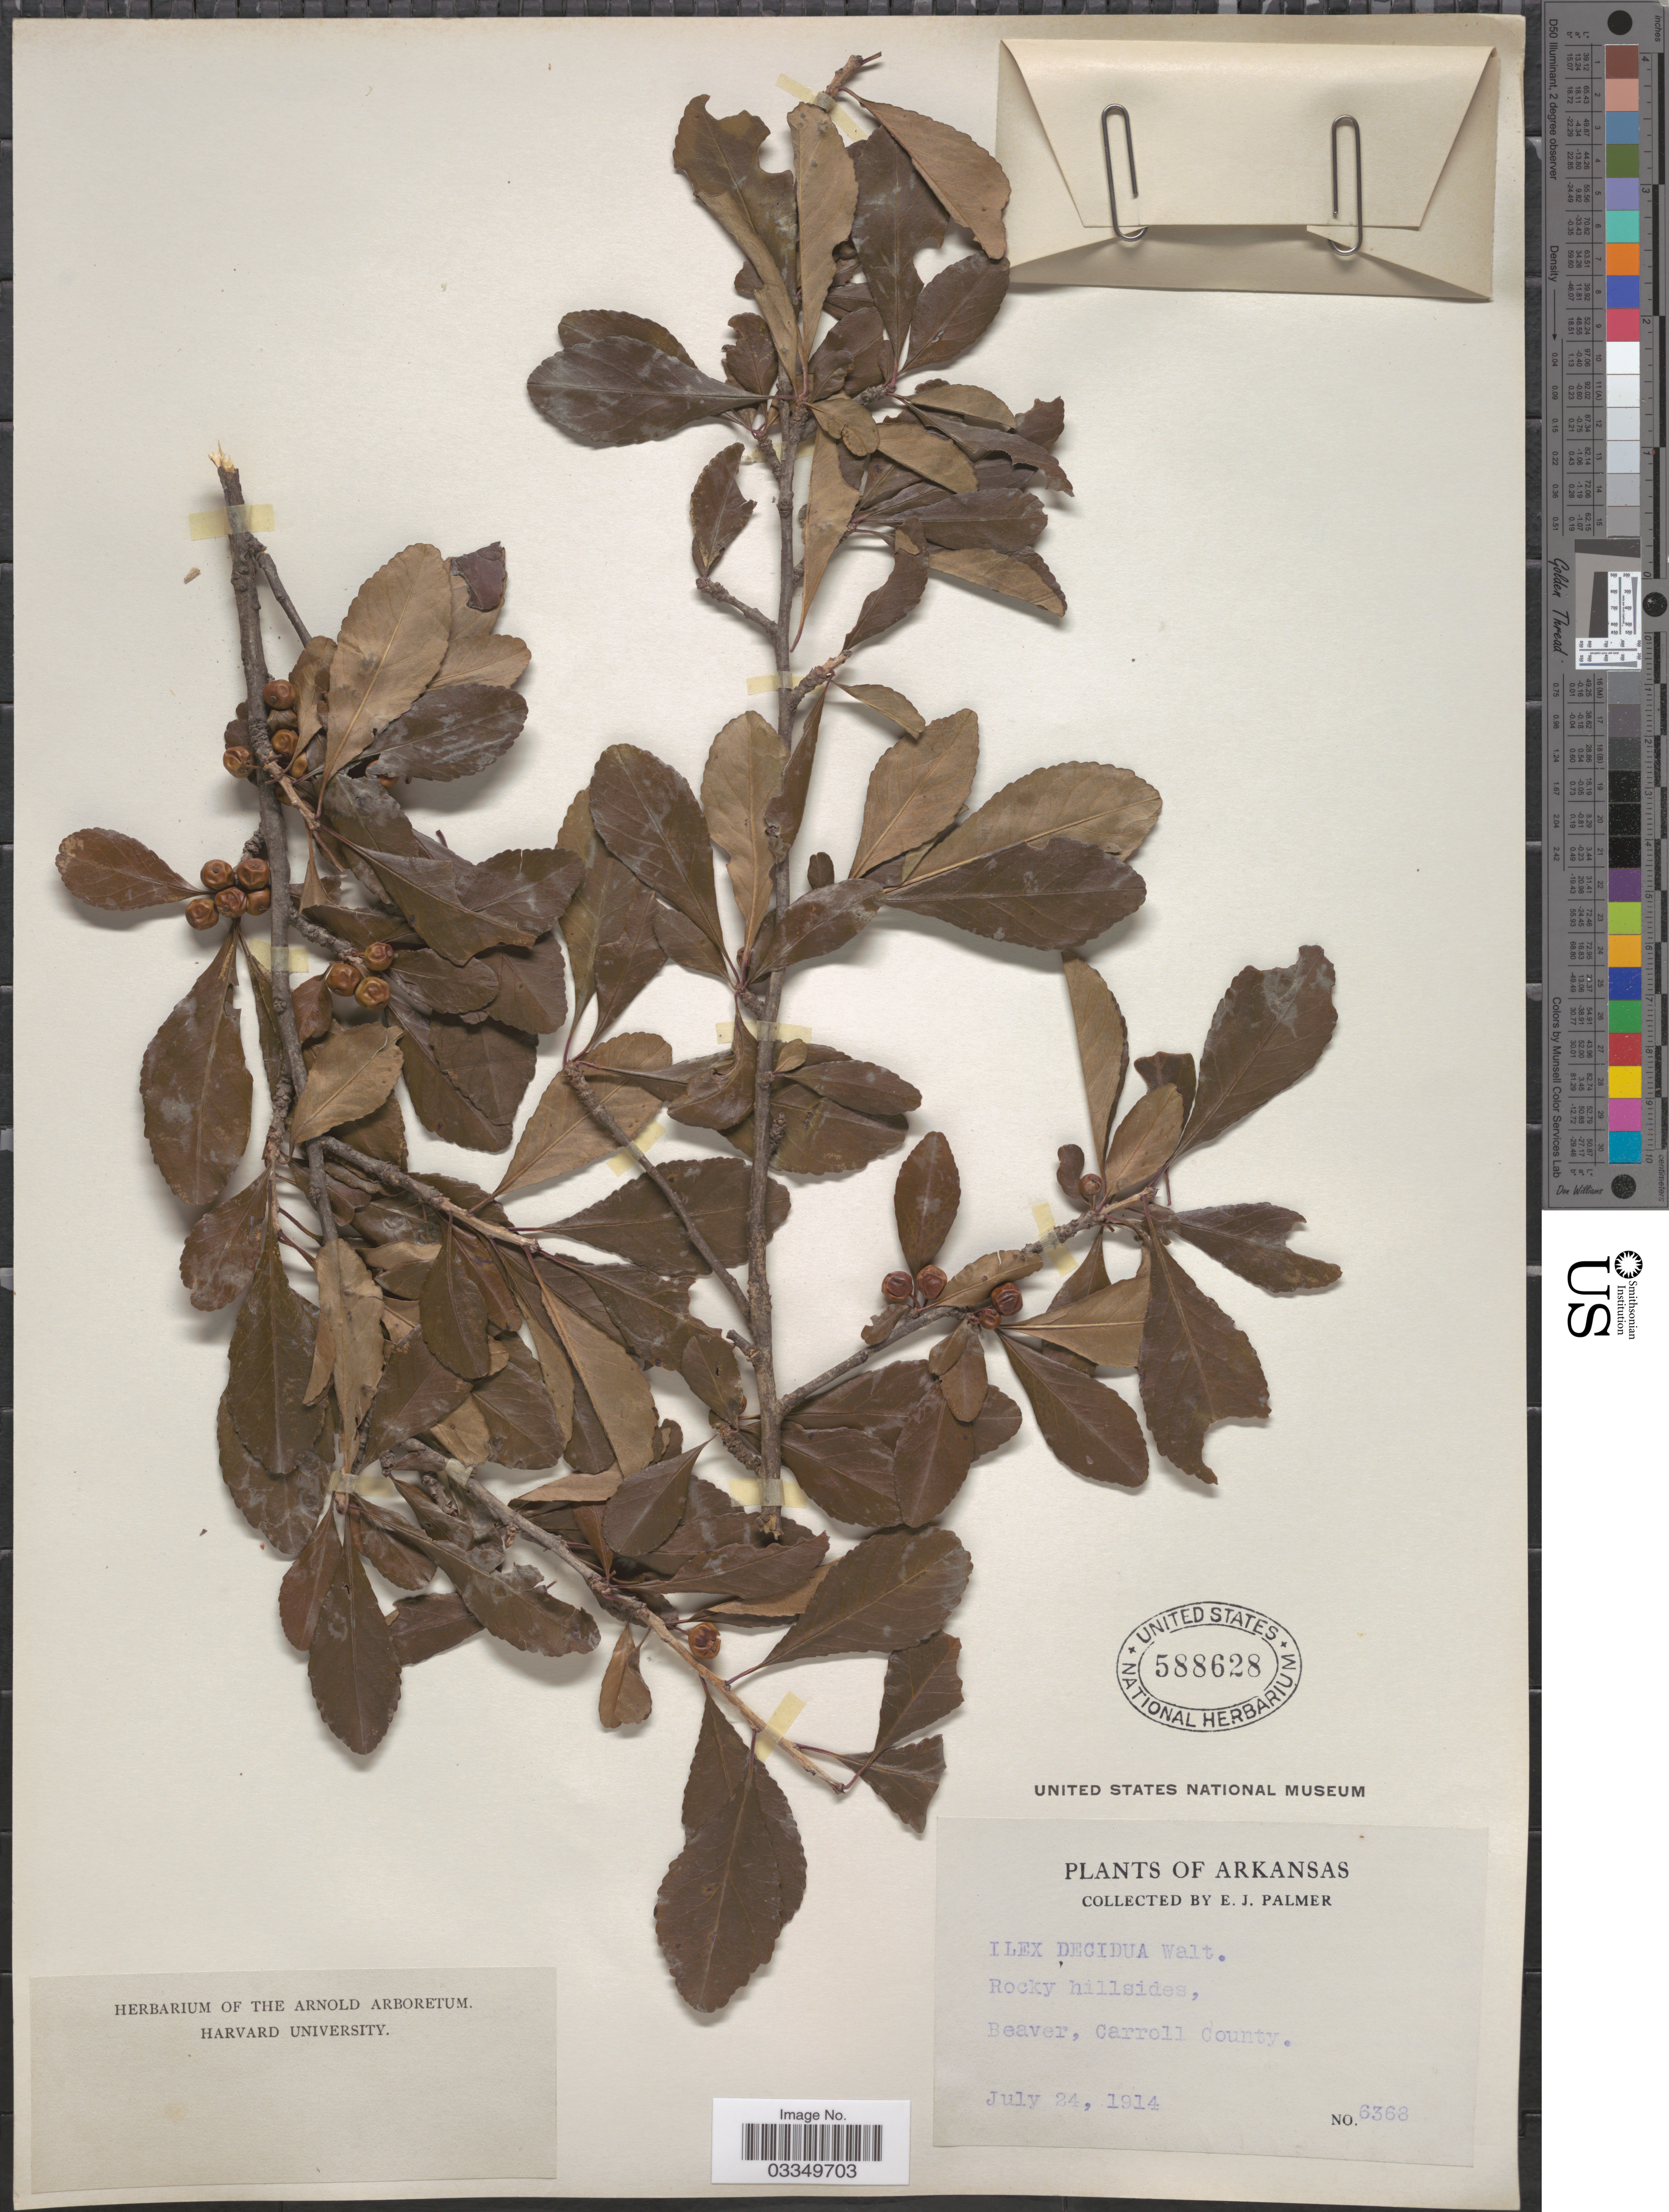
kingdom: Plantae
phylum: Tracheophyta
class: Magnoliopsida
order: Aquifoliales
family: Aquifoliaceae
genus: Ilex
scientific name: Ilex decidua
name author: Walter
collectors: E. J. Palmer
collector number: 6368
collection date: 1914-07-24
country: United States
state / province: Arkansas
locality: Beaver, Carroll County.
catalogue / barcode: US 588628